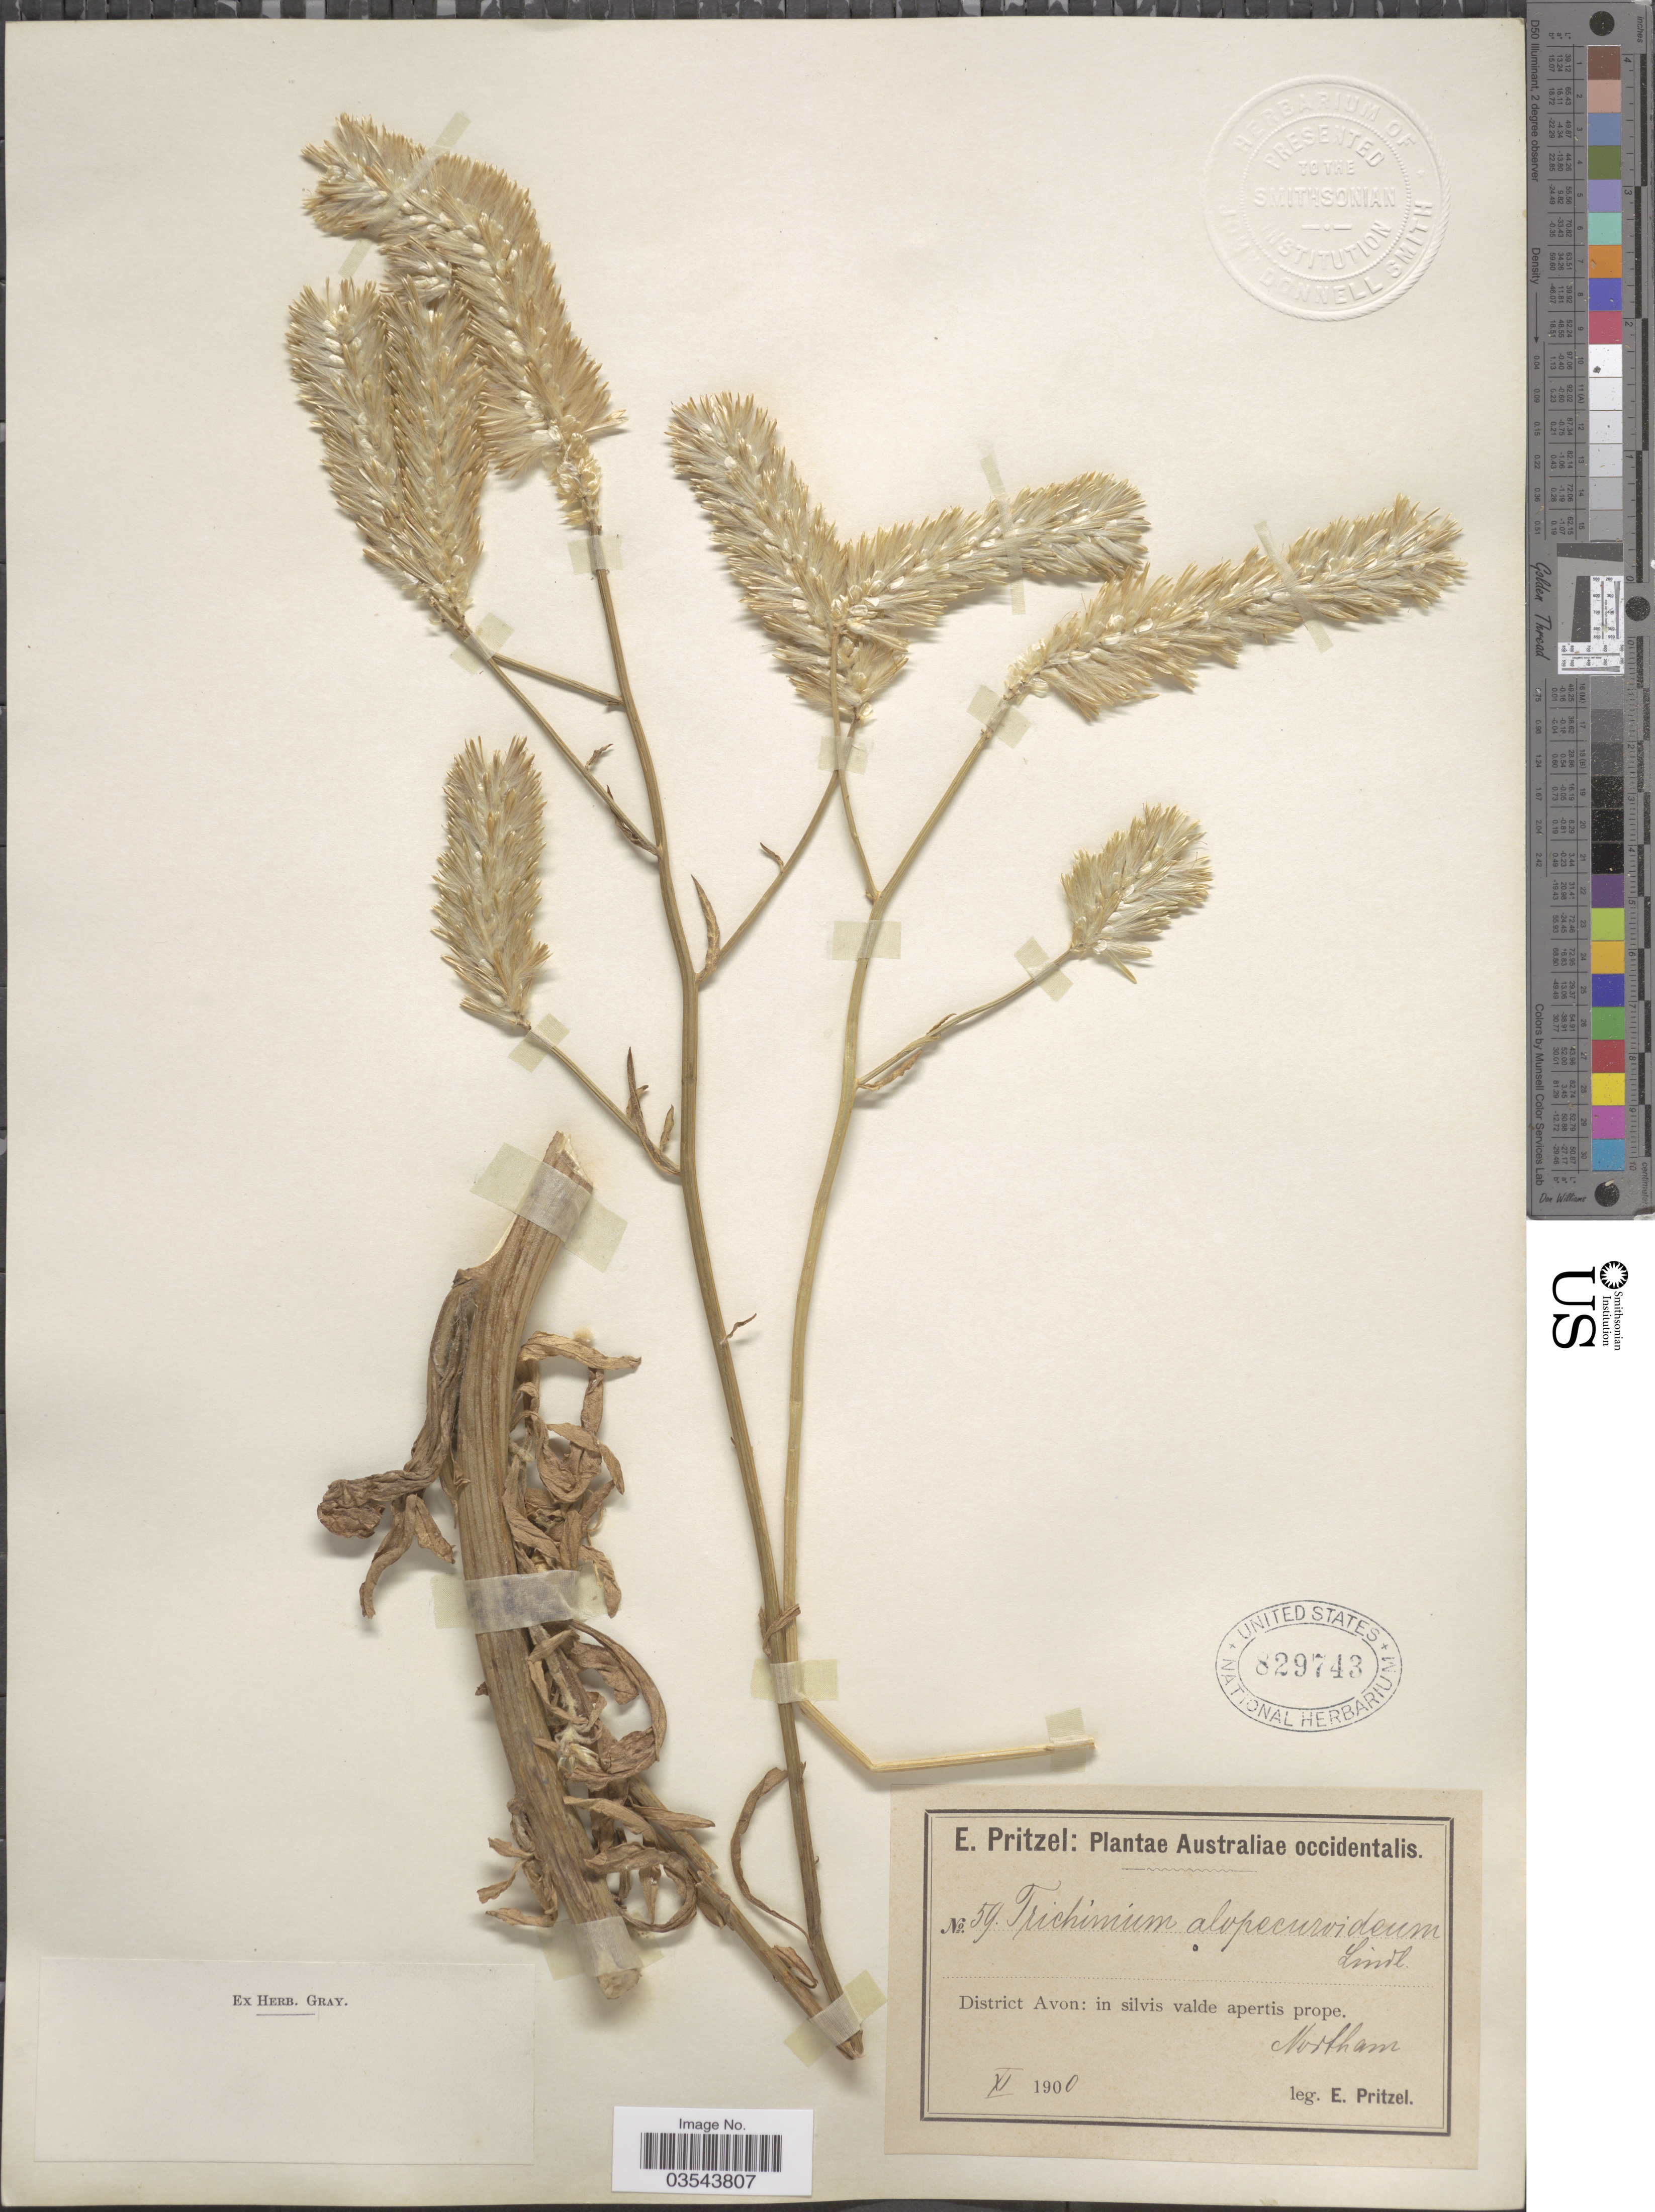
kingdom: Plantae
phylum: Tracheophyta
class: Magnoliopsida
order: Caryophyllales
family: Amaranthaceae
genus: Ptilotus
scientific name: Ptilotus polystachyus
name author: (Gaudich.) F. Muell.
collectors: E. G. Pritzel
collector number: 59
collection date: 1900-11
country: Australia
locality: Australiæ occidentalis. District Avon: in silvis valde apertis prope. Northam.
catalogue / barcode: US 829743